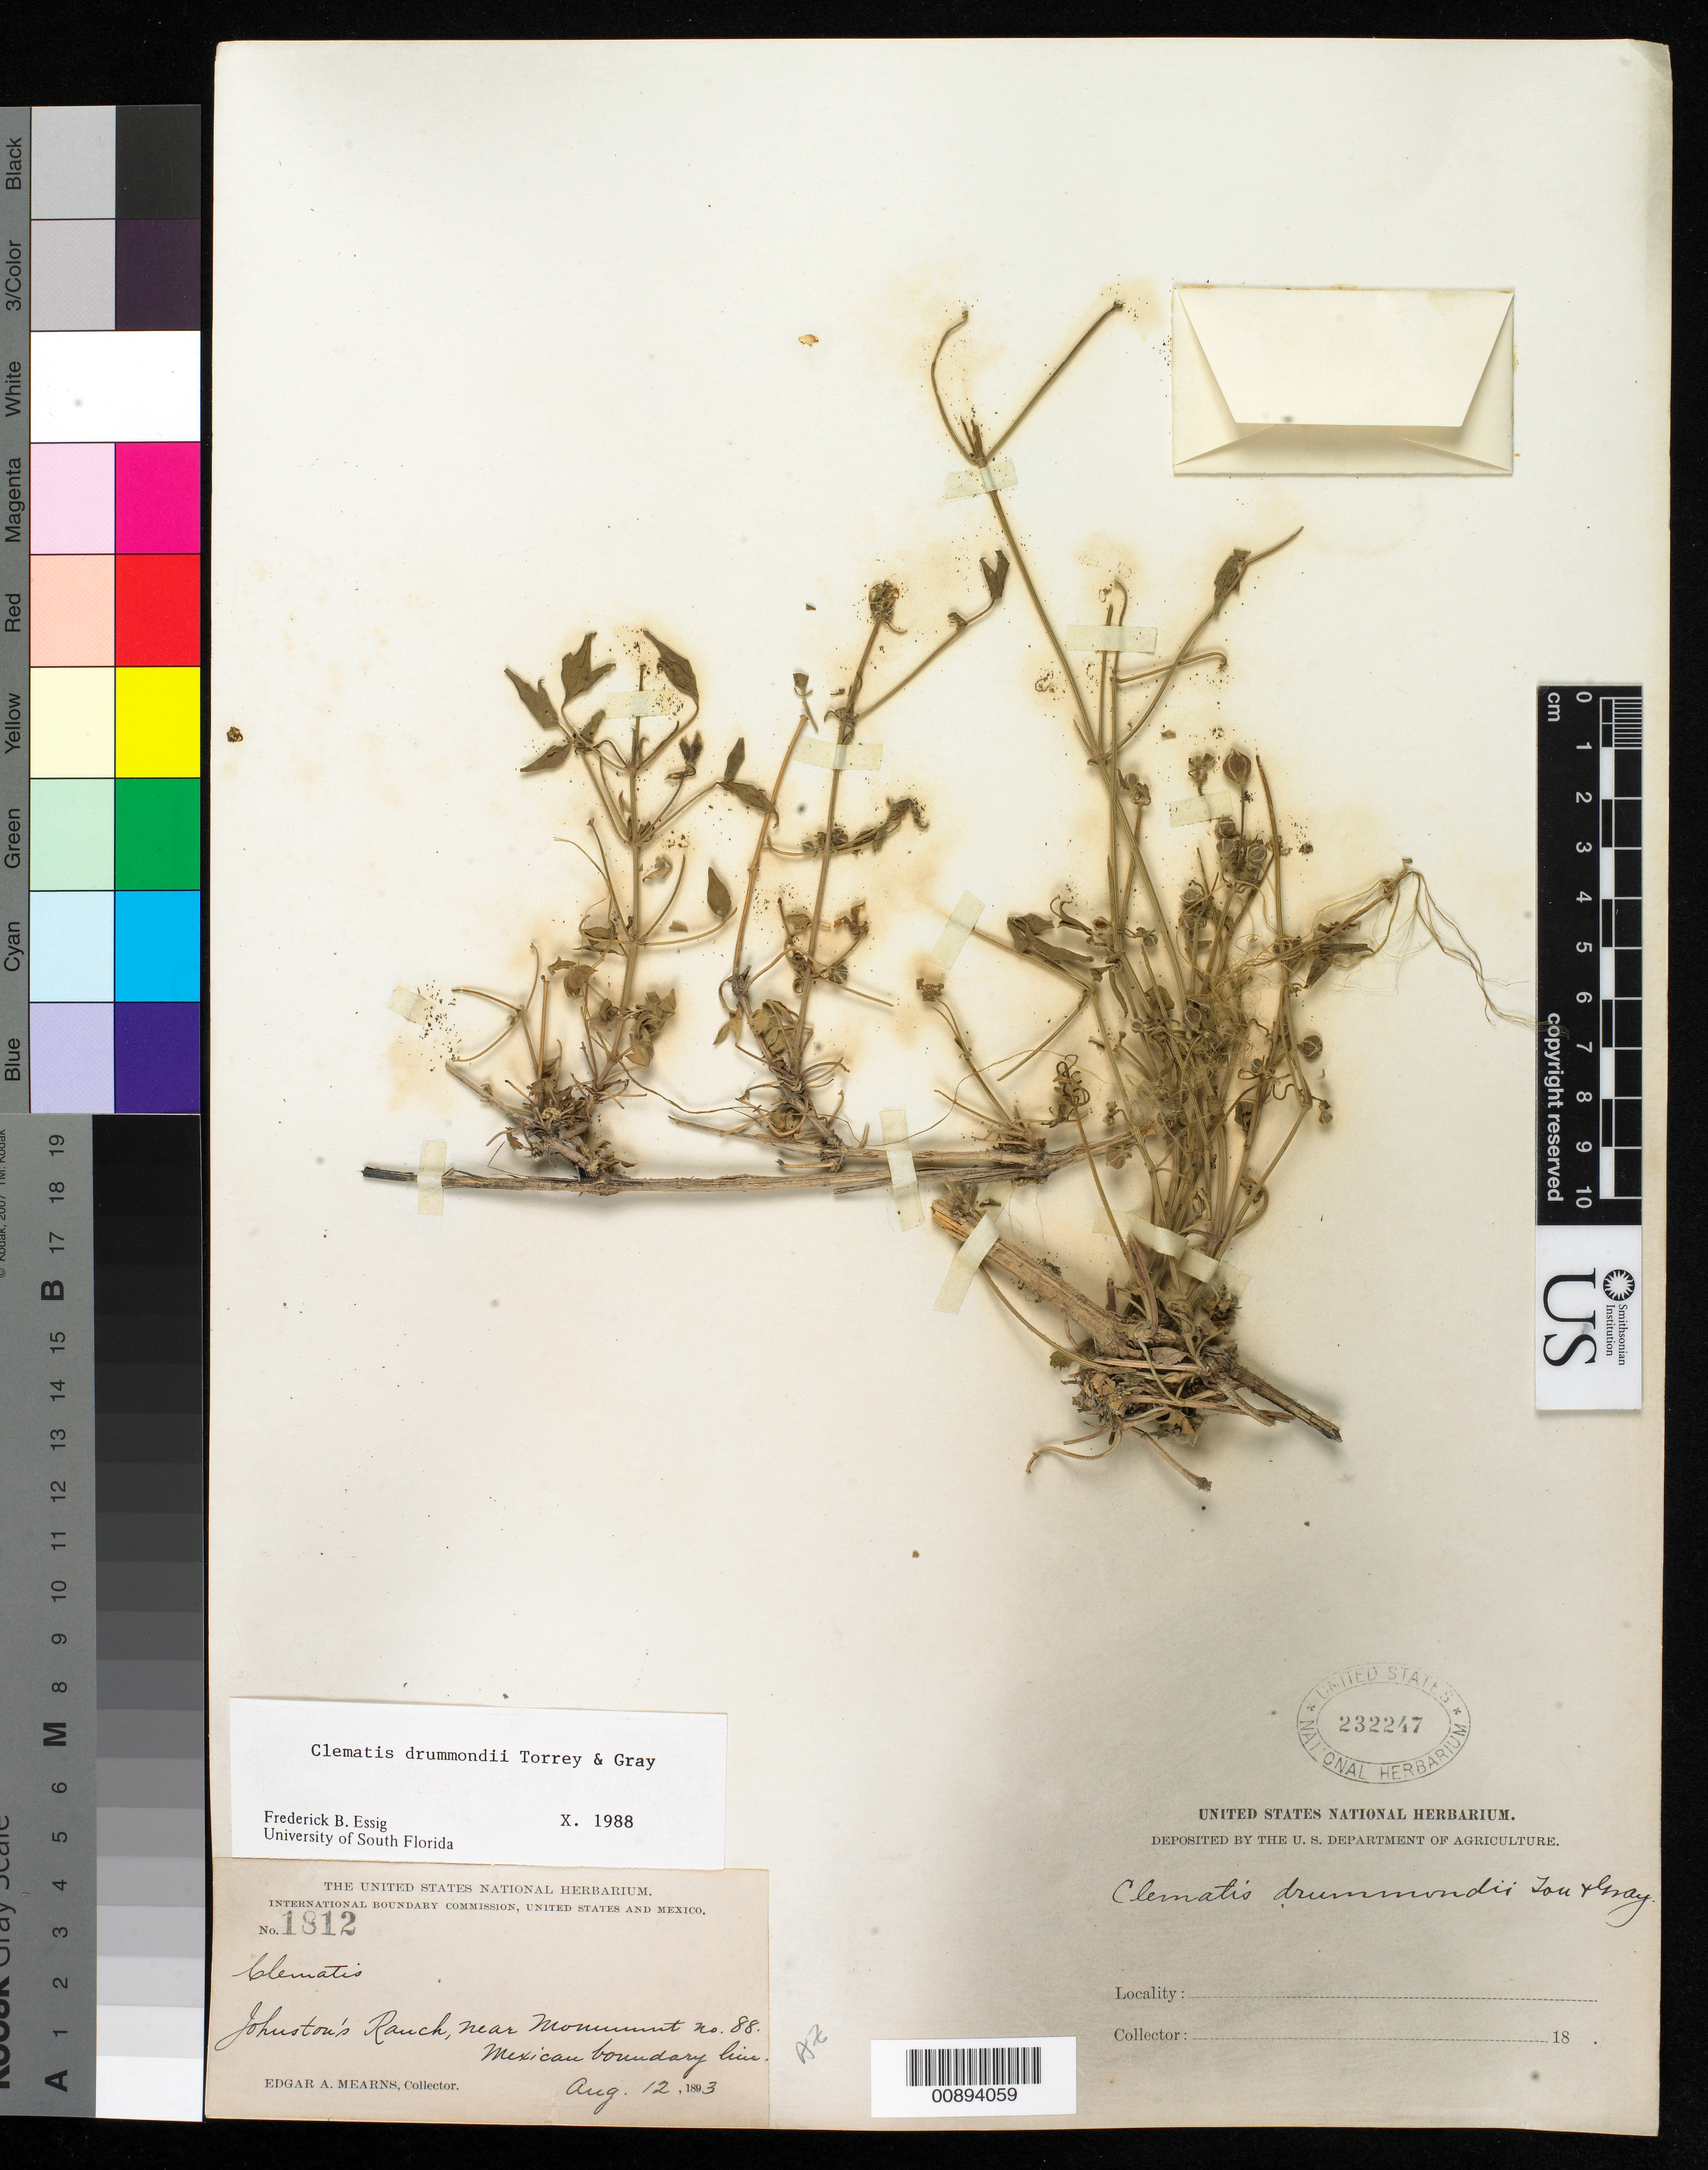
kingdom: Plantae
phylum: Tracheophyta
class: Magnoliopsida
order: Ranunculales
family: Ranunculaceae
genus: Clematis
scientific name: Clematis drummondii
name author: Torr. & A. Gray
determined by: Essig, Frederick B.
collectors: E. A. Mearns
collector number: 1812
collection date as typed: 12 Aug 1893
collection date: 1893-08-12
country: United States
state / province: Arizona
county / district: Cochise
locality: Johnston's Ranch, near Monument no. 88. Mexican Boundary Line.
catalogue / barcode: US 232247